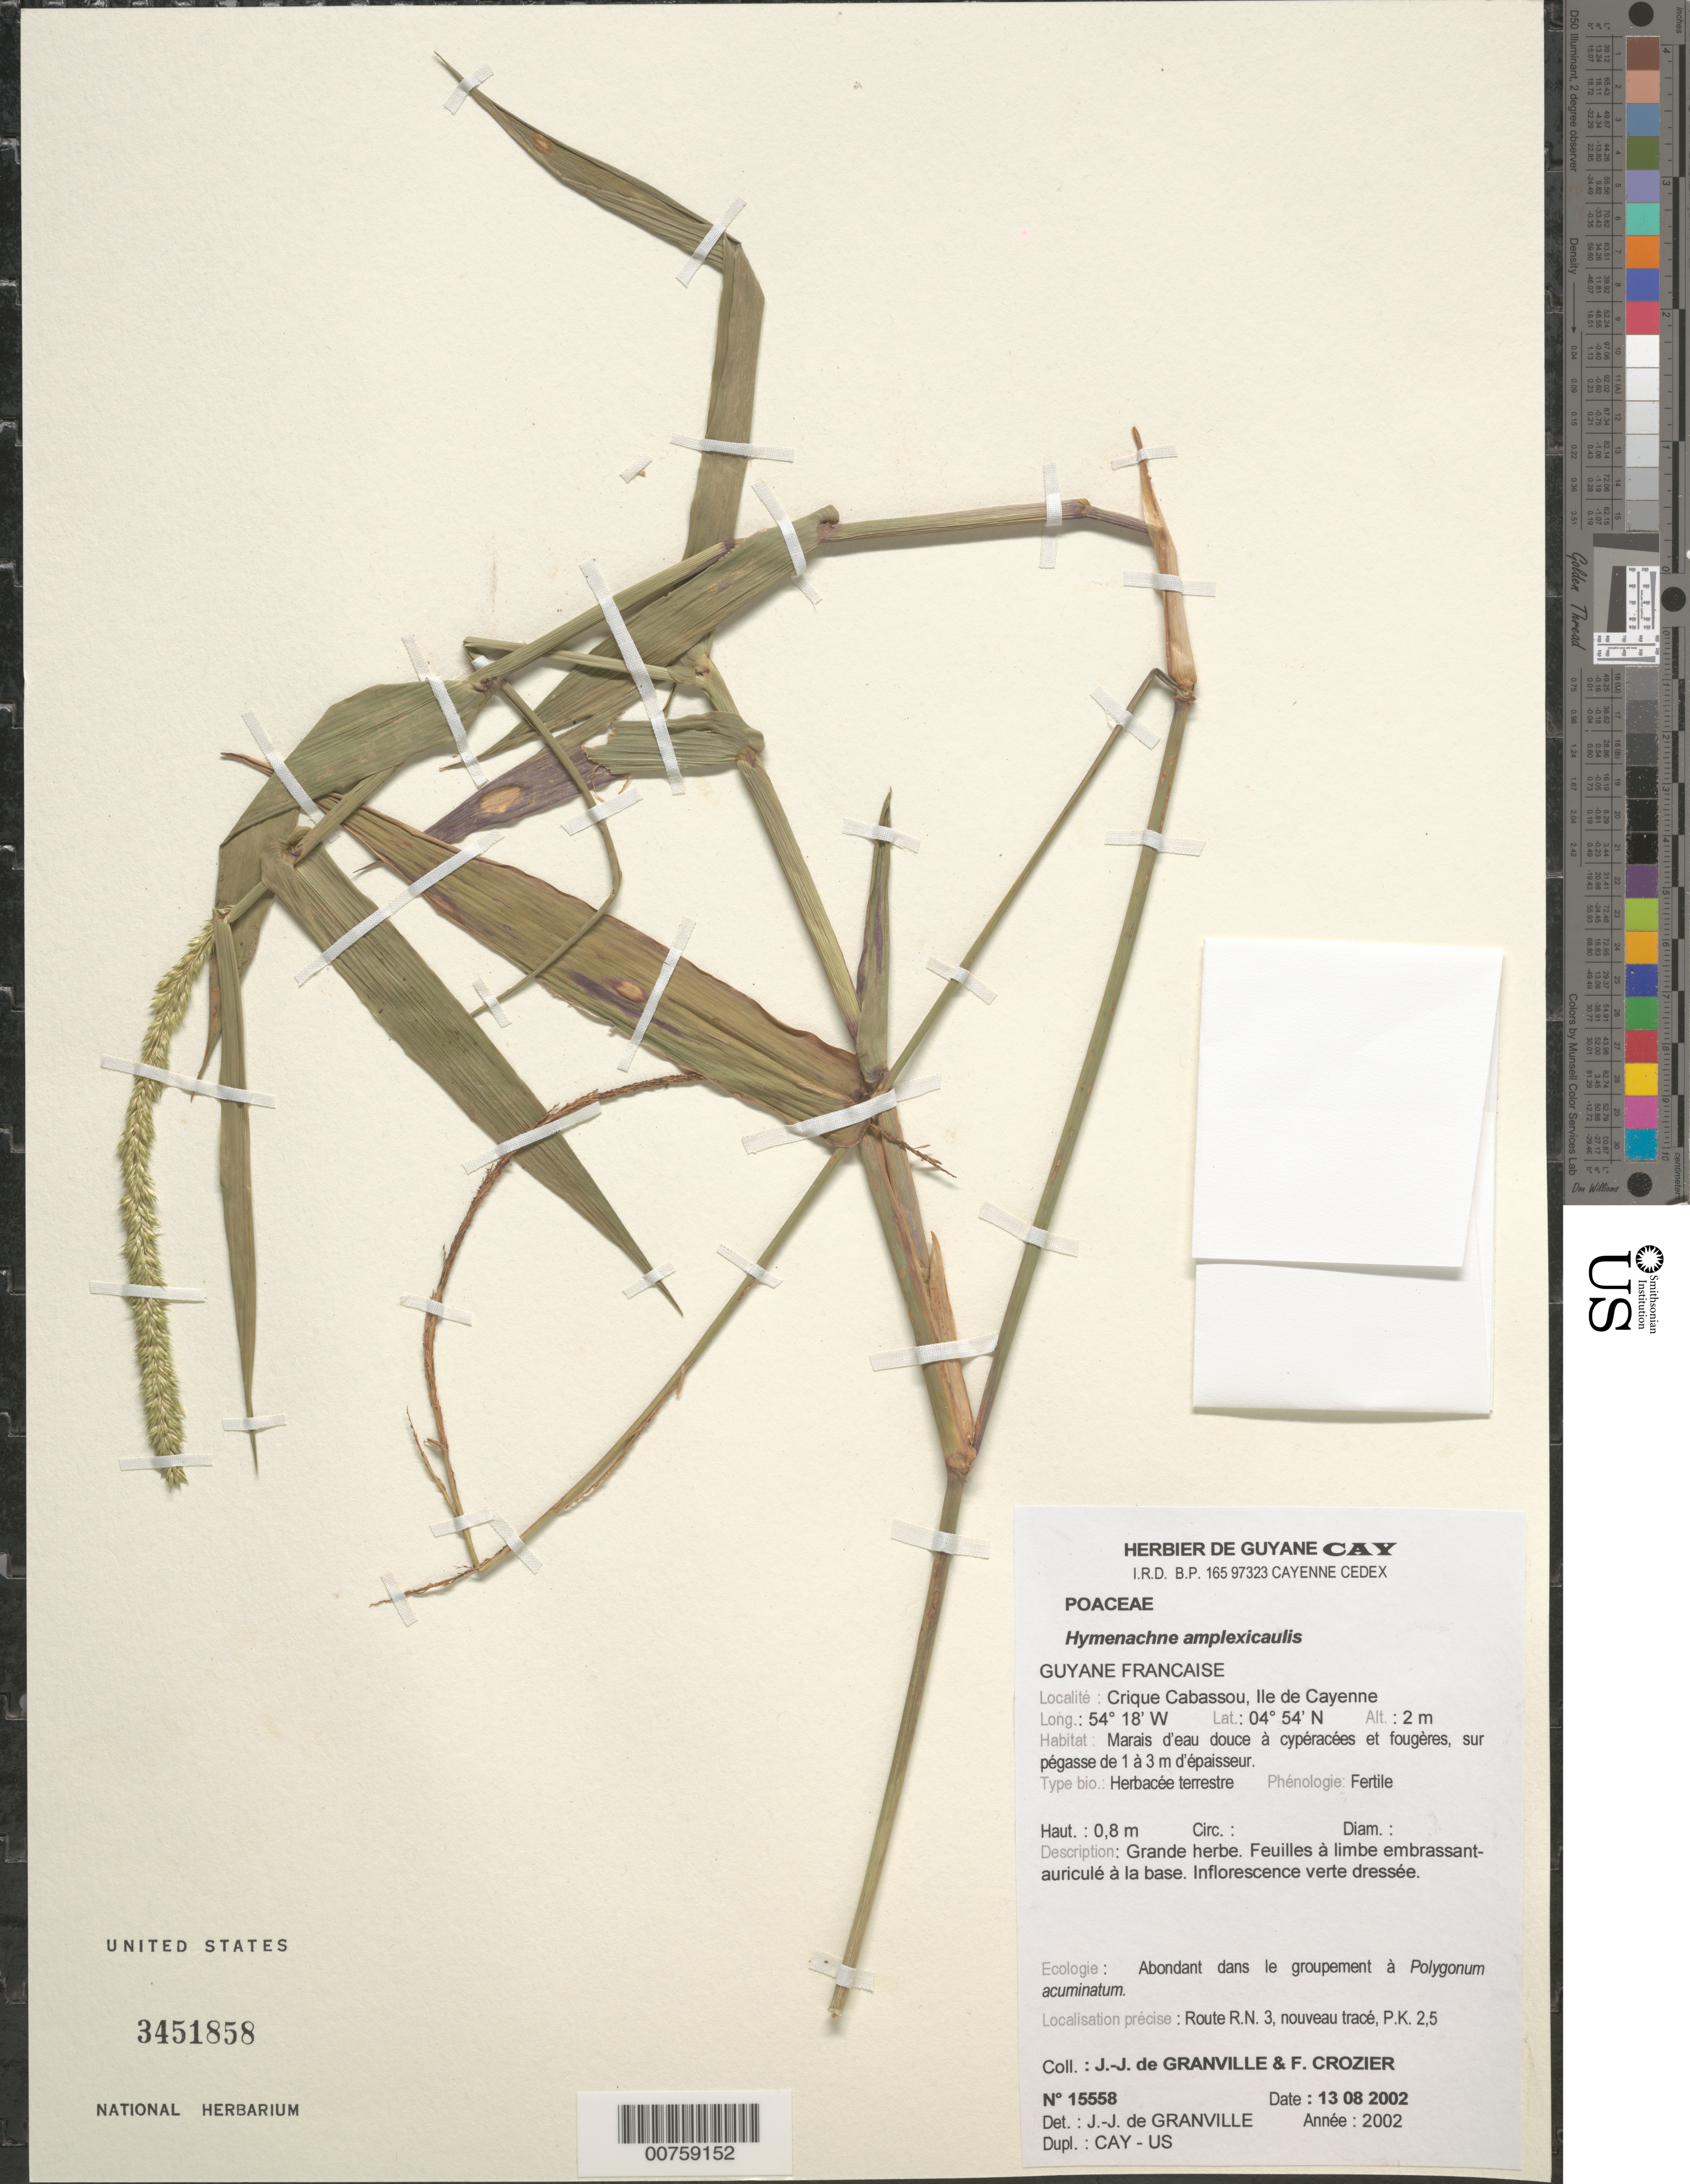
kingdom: Plantae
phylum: Tracheophyta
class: Liliopsida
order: Poales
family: Poaceae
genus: Hymenachne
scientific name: Hymenachne amplexicaulis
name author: (Rudge) Nees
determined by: Granville, J. J. de, (CAY), Institut de Recherche pour le Developpement (IRD) (FRENCH GUIANA)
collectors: J.-J. de Granville & F. Crozier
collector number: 15558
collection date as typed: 13-Aug-02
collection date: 2002-08-13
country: French Guiana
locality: Crique Cabassou, Ile de Cayenne, Route R.N. 3, nouveau trace, PK 2.5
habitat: Marais d'eau douce a cyperacees et fougeres, sur pegasse de 1-3 m d'epaisseur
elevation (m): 2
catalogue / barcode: US 3451858